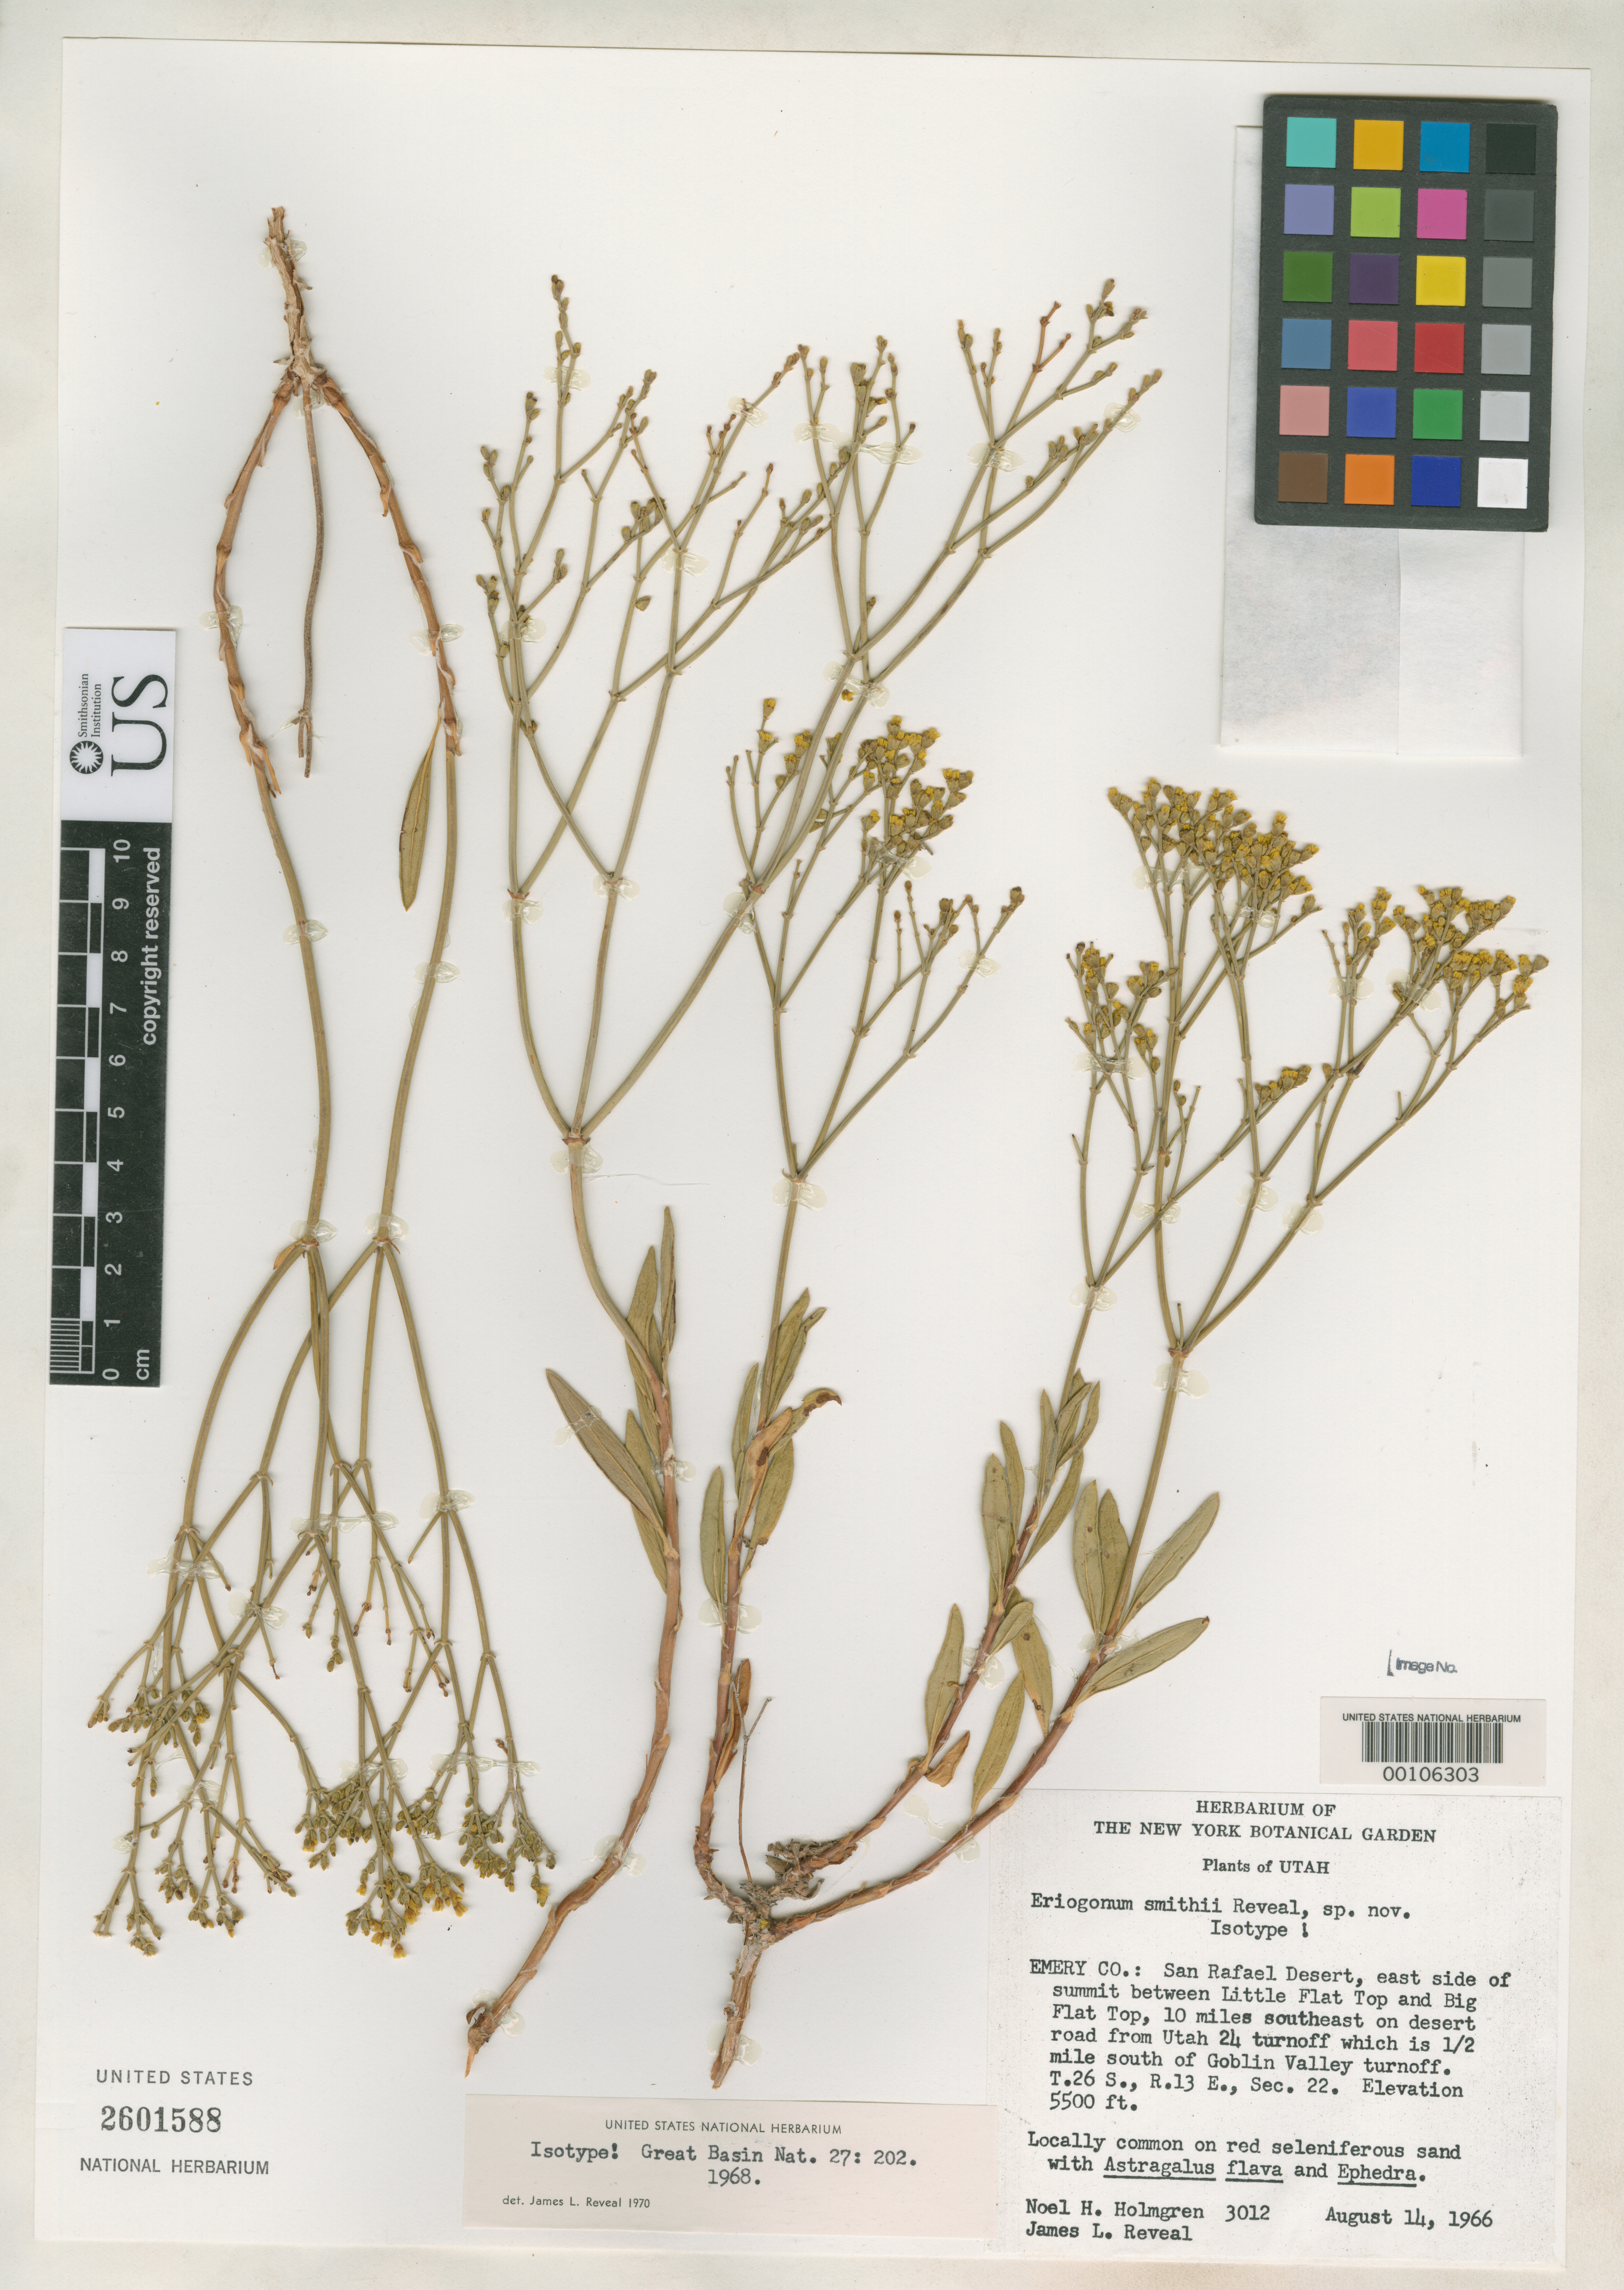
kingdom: Plantae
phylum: Tracheophyta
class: Magnoliopsida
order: Caryophyllales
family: Polygonaceae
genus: Eriogonum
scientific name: Eriogonum smithii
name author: Reveal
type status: Isotype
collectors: A. H. Holmgren & J. L. Reveal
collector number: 3012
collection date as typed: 14 Aug 1966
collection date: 1966-08-14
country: United States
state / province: Utah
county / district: Emery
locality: San Rafael Desert, east side of summit between Little Flat Top and Big Flat Top.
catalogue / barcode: US 2601588